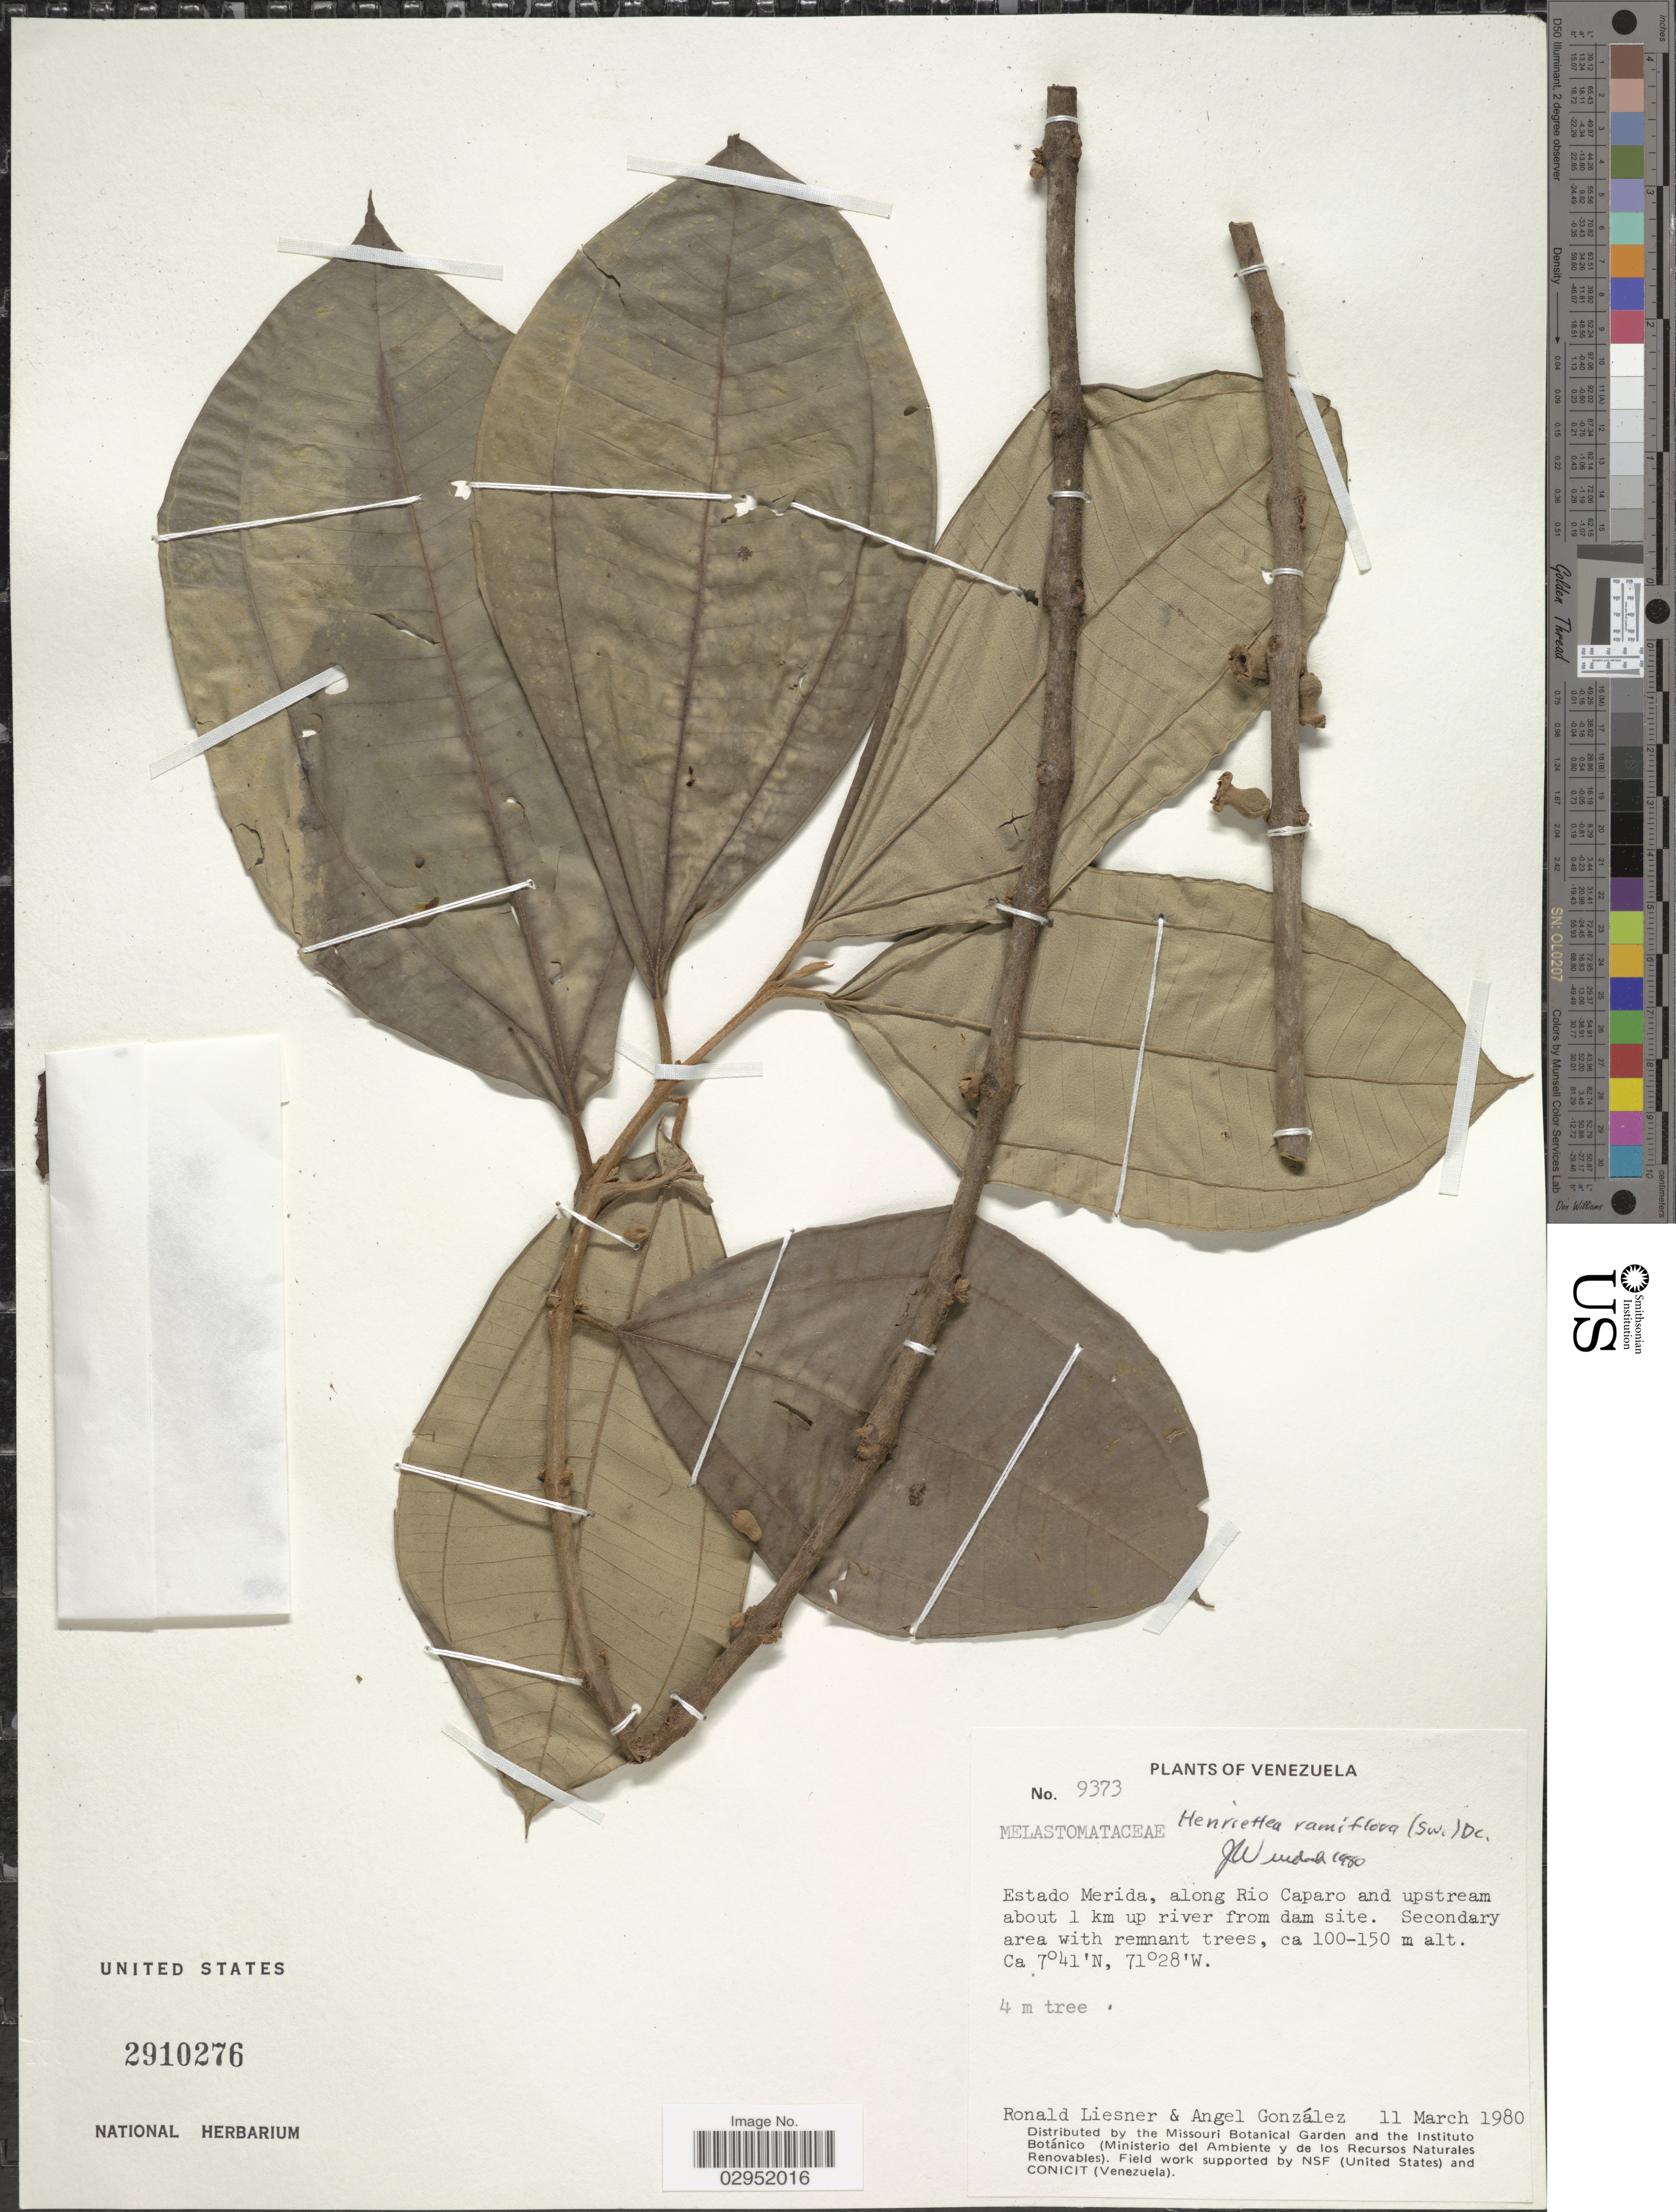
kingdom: Plantae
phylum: Tracheophyta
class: Magnoliopsida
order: Myrtales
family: Melastomataceae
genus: Henriettea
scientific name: Henriettea ramiflora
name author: (Sw.) DC.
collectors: R. L. Liesner & A. C. González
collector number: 9373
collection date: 1980-03-11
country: Venezuela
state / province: Mérida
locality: Along Rio Caparo and upstream about 1 km up river from dam site.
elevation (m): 100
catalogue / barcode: US 2910276